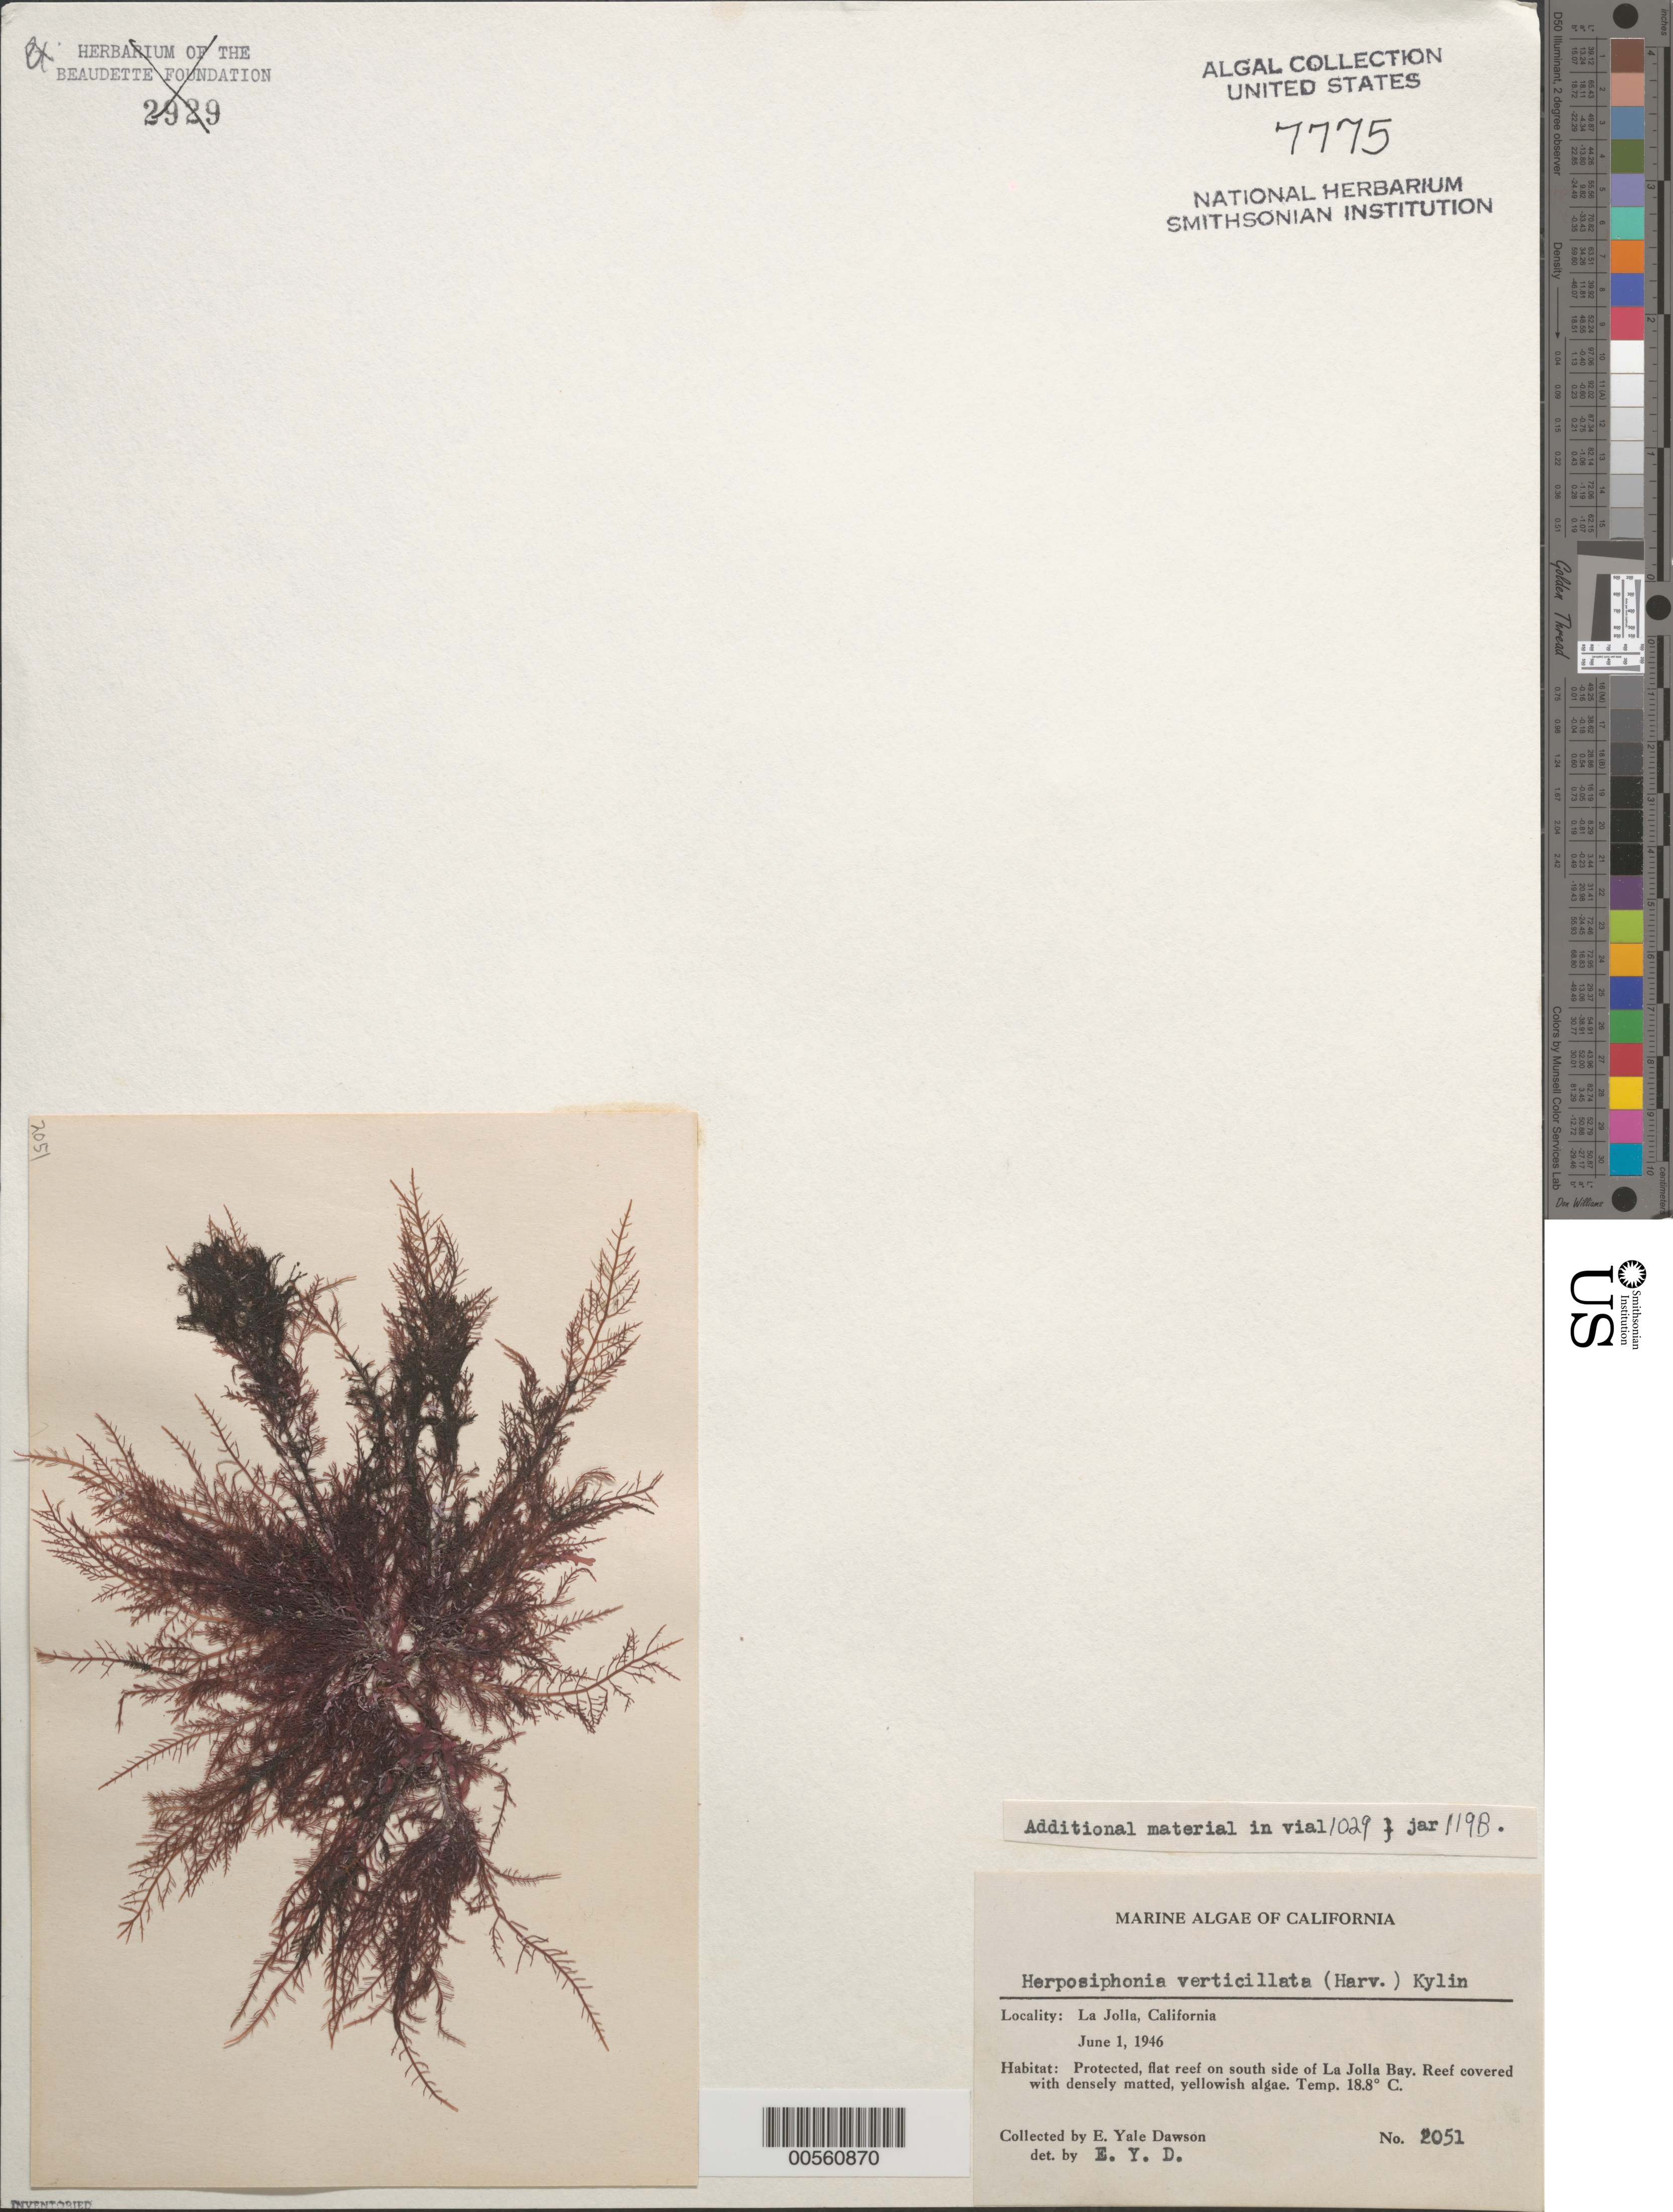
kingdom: Plantae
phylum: Rhodophyta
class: Florideophyceae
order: Ceramiales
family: Rhodomelaceae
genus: Herposiphonia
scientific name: Herposiphonia verticillata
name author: (Harv.) Kylin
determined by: Dawson, E. Y.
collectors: E. Y. Dawson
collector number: EYD 2051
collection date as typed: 01 Jun 1946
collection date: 1946-06-01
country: United States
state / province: California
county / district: San Diego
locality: La Jolla, south La Jolla Bay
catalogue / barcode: US 7775